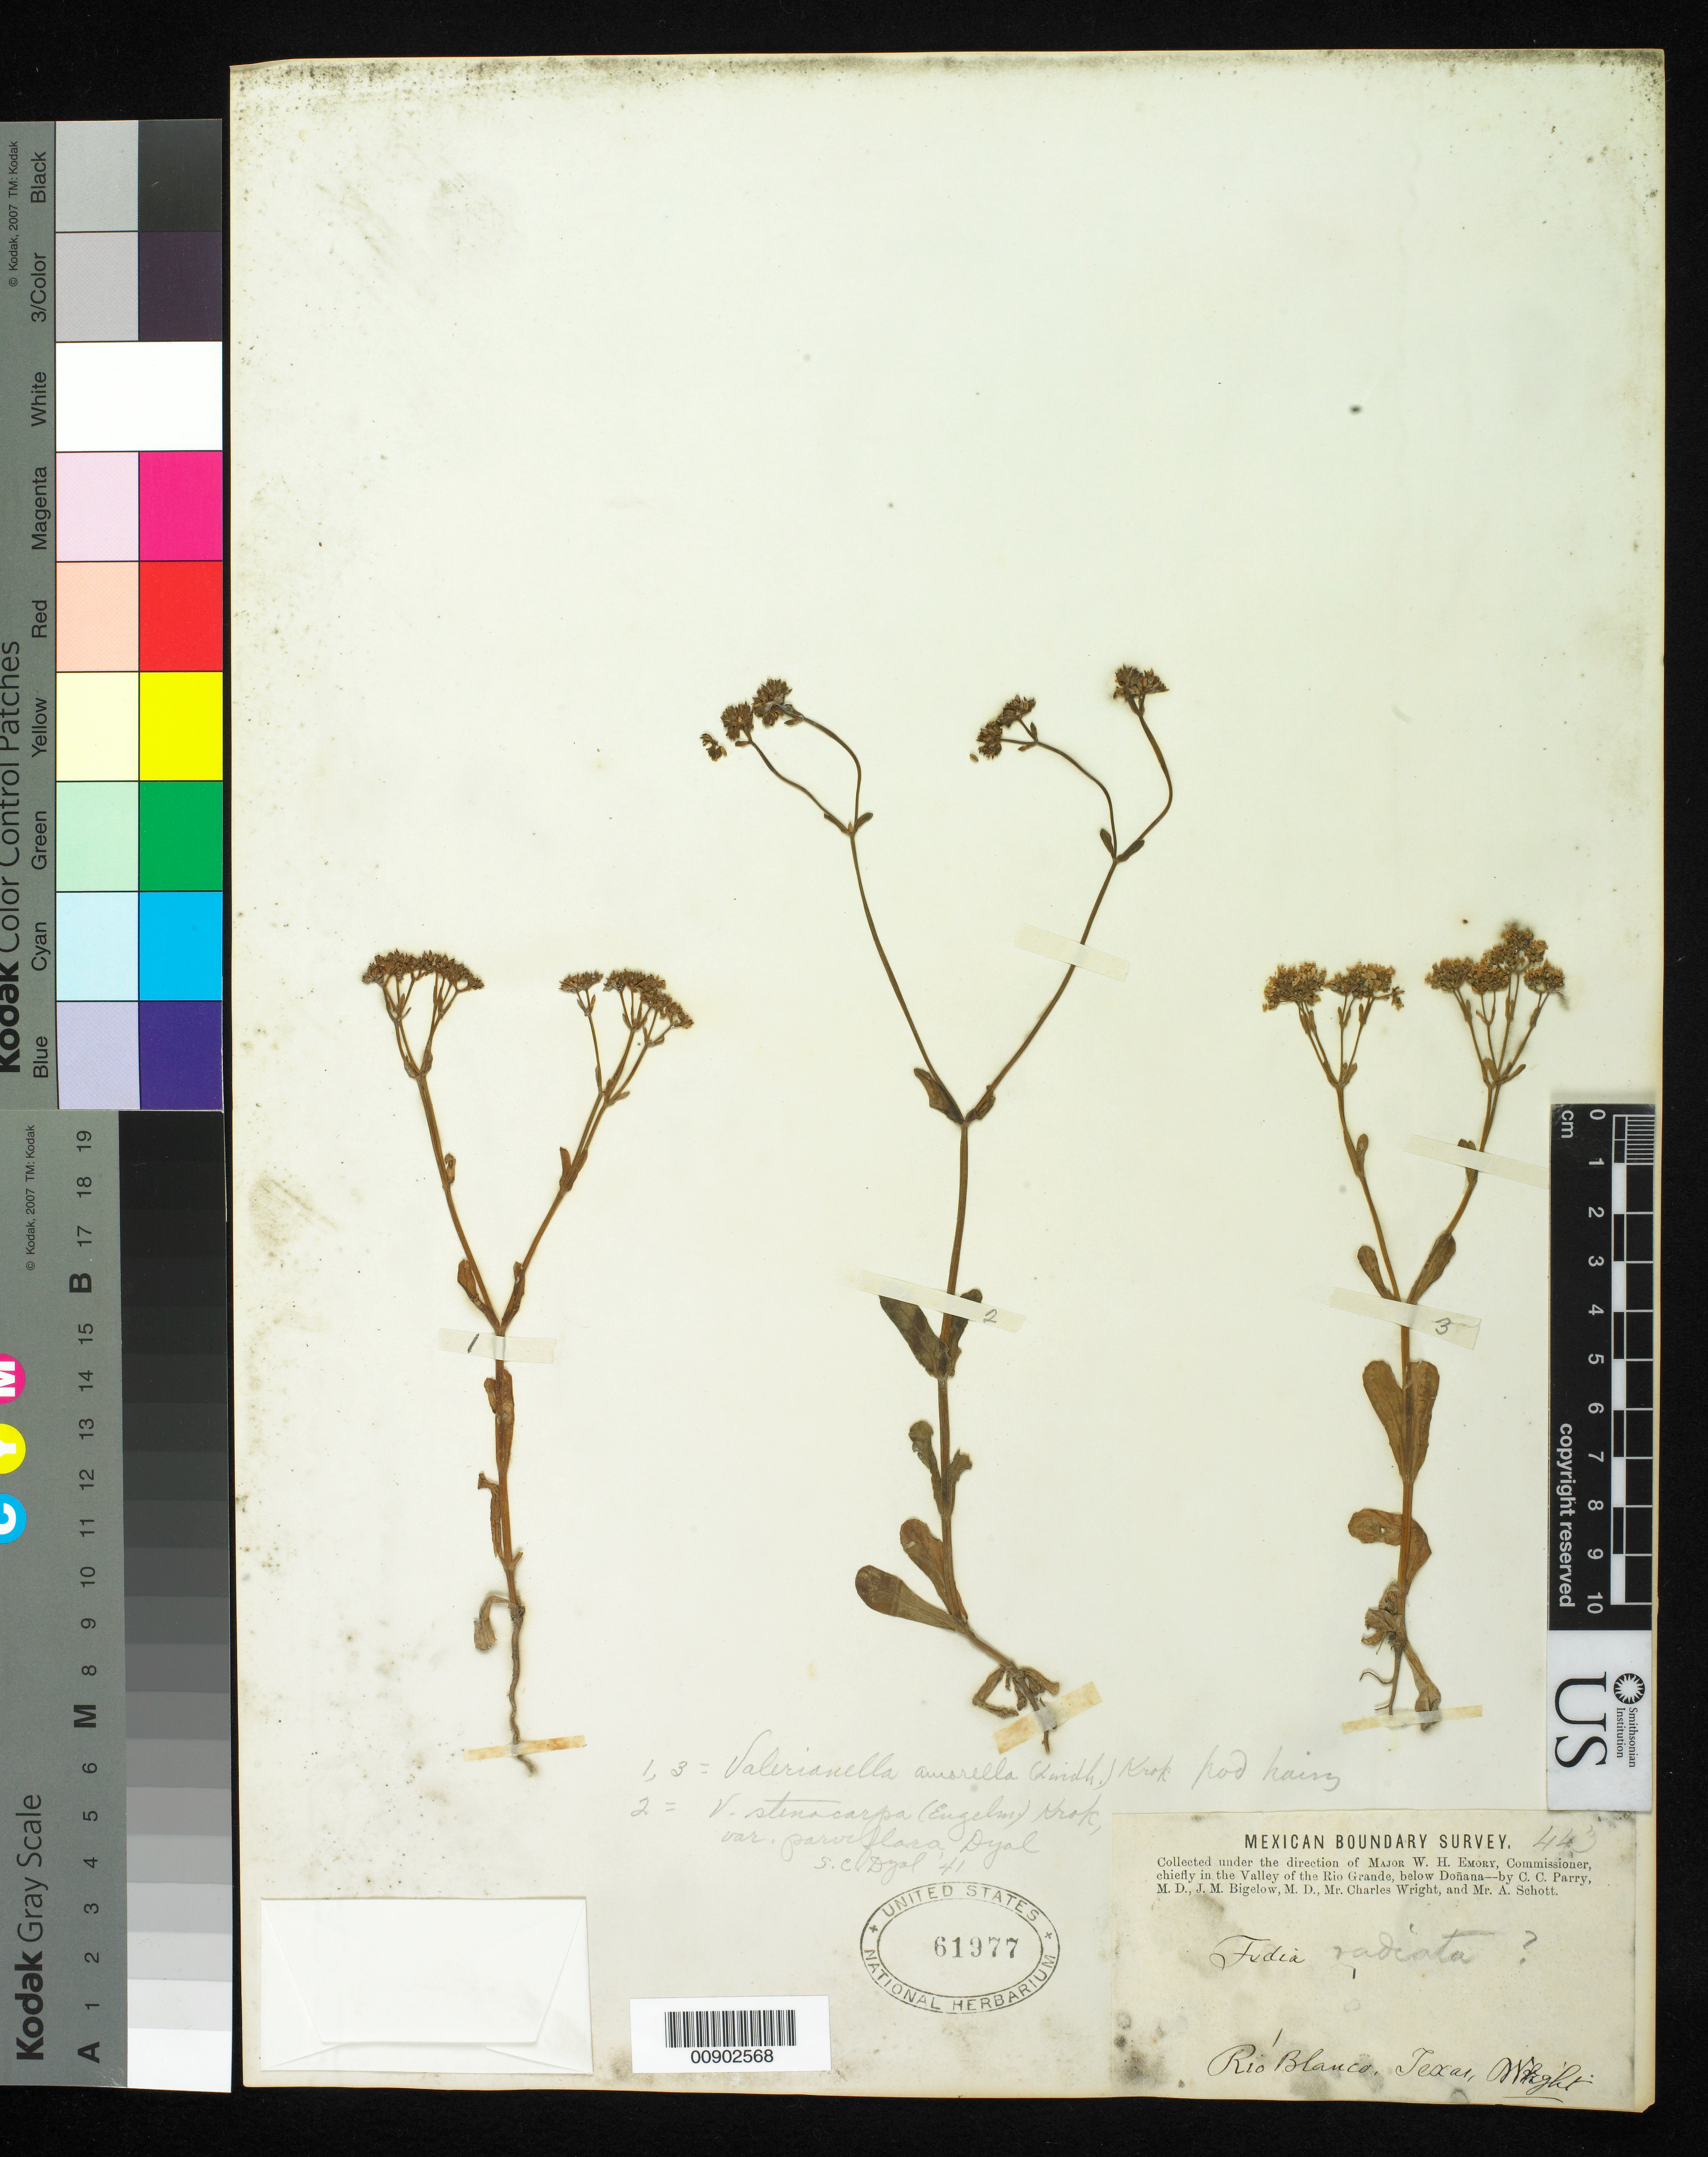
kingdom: Plantae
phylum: Tracheophyta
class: Magnoliopsida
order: Dipsacales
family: Caprifoliaceae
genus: Valerianella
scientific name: Valerianella amarella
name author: (Lindl. ex Engelm.) Krok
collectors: C. C. Parry, J. M. Bigelow, C. Wright & A. C. V. Schott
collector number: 443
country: United States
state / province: Texas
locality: Rio Blanco, Texas. (Wright)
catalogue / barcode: US 61977